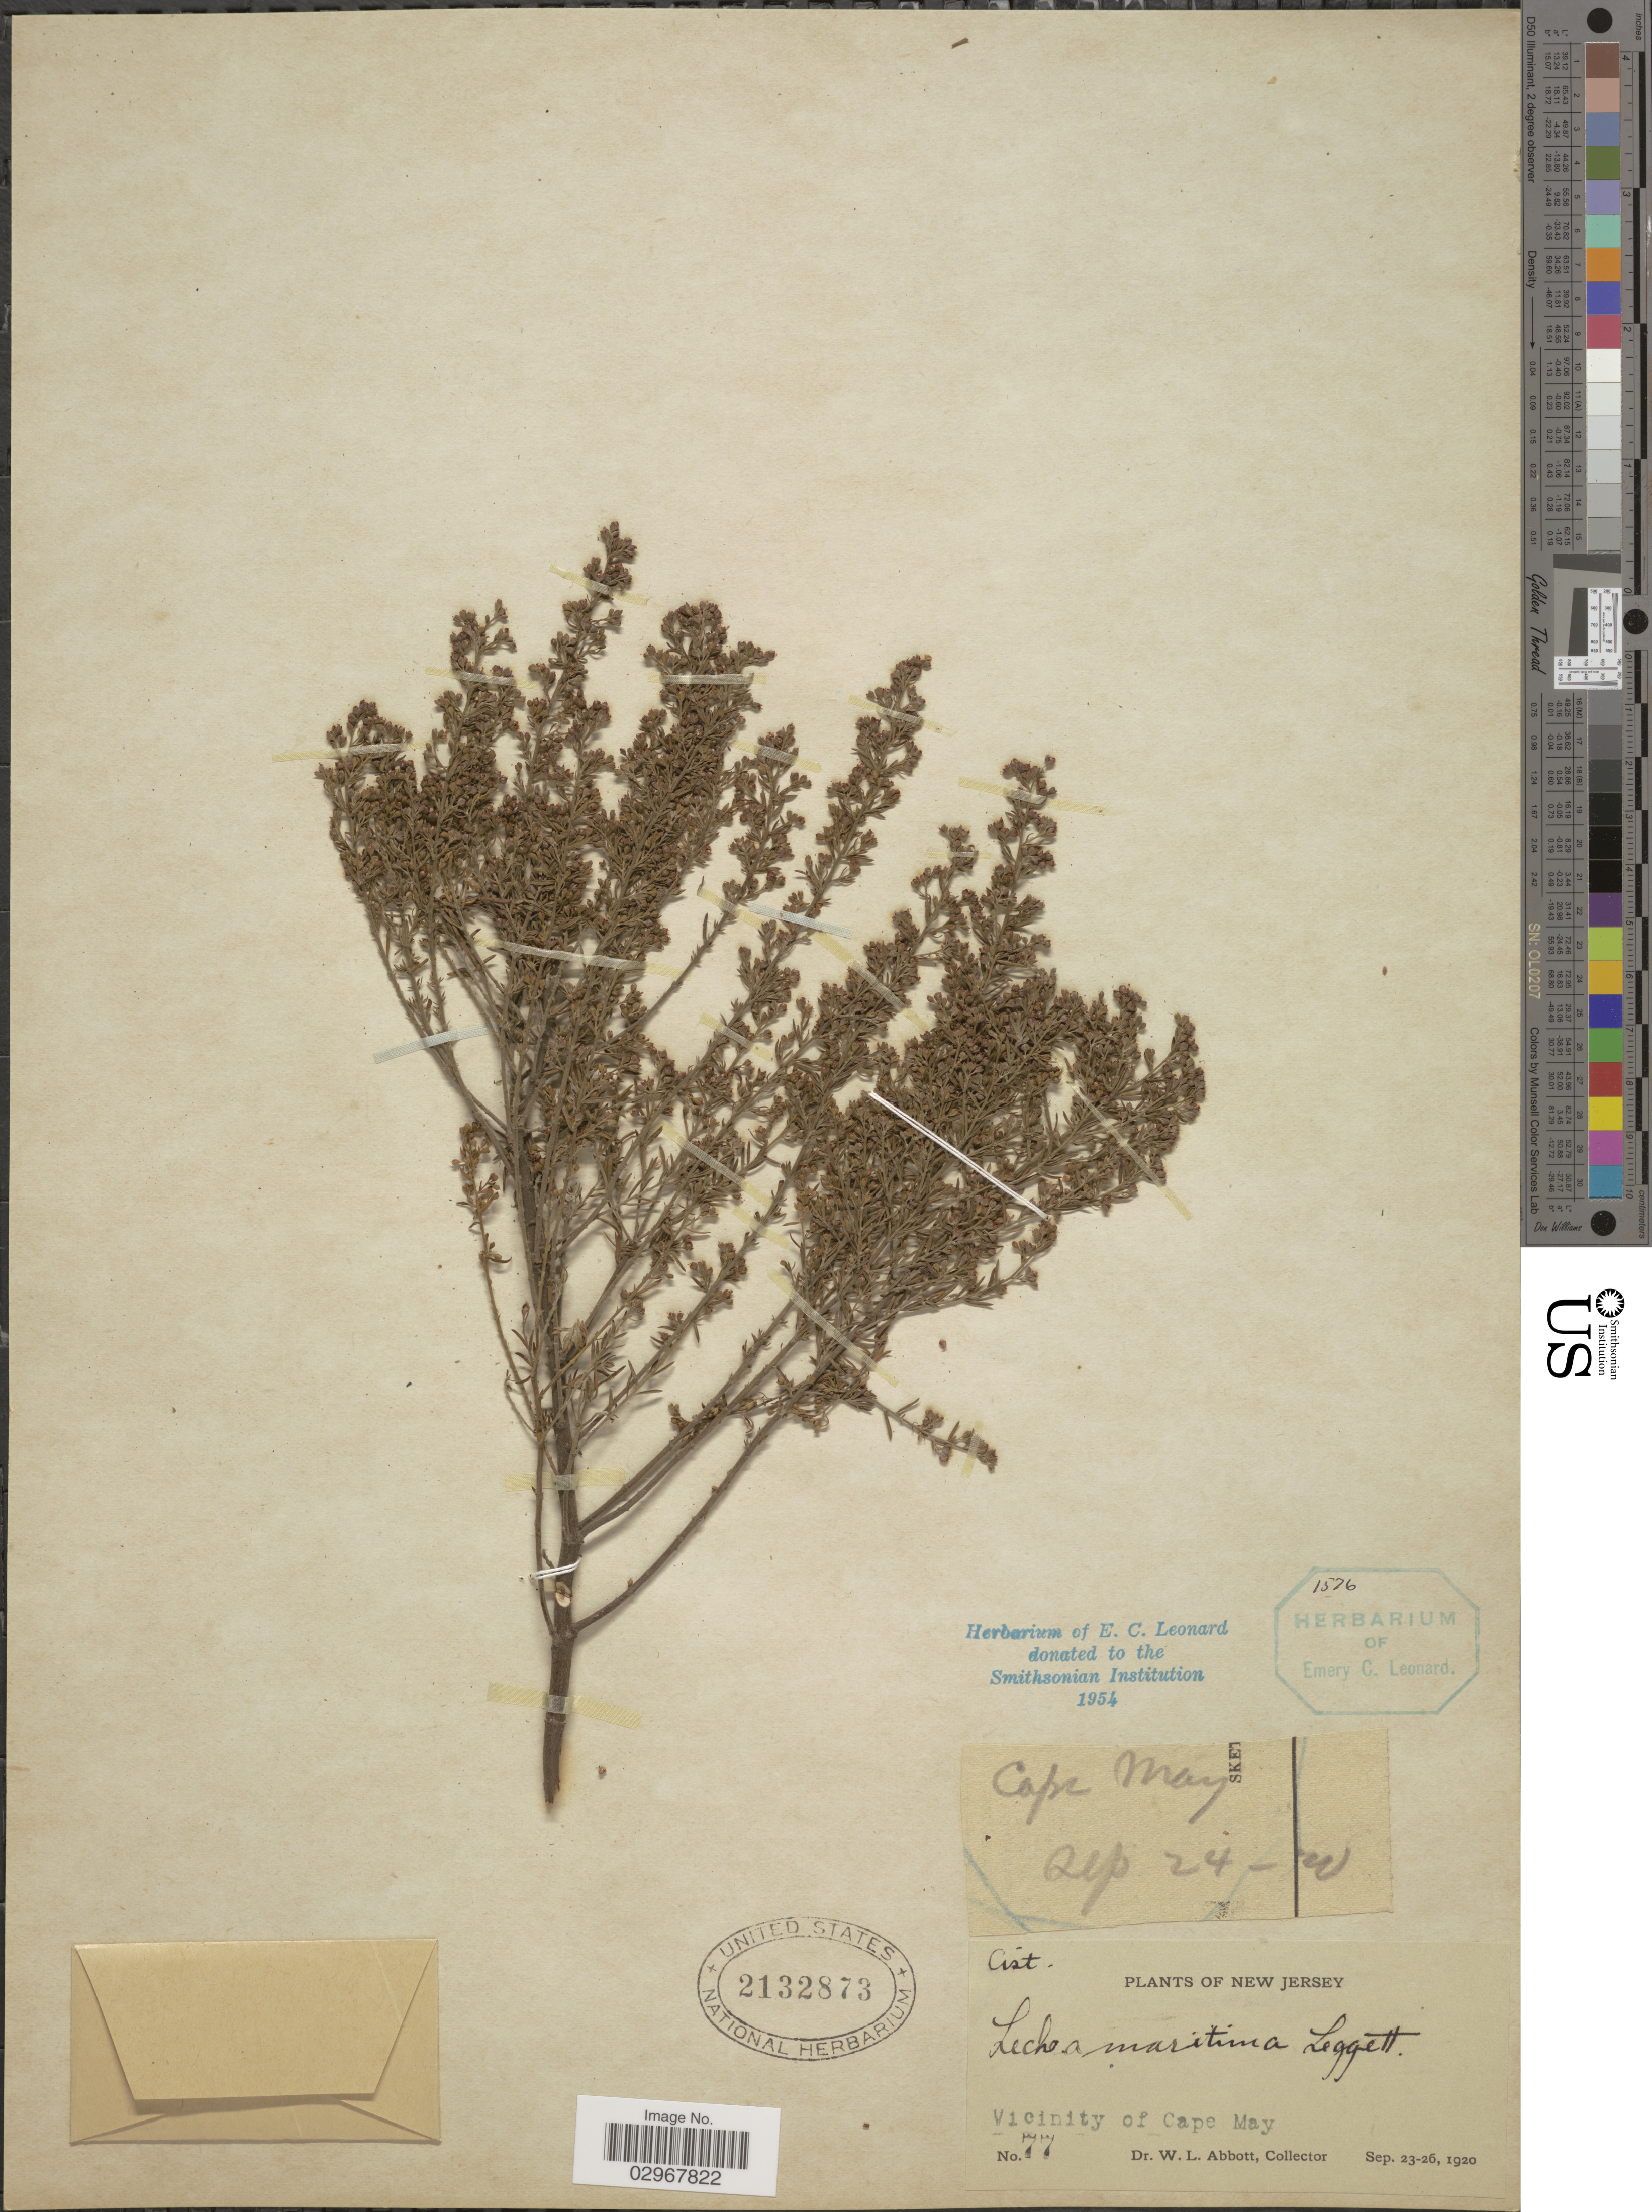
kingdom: Plantae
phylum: Tracheophyta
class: Magnoliopsida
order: Malvales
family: Cistaceae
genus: Lechea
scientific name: Lechea maritima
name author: Legg.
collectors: W. L. Abbott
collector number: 77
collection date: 1920-09-23/1920-09-26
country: United States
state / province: New Jersey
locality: Vicinity of Cape May.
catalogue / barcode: US 2132873